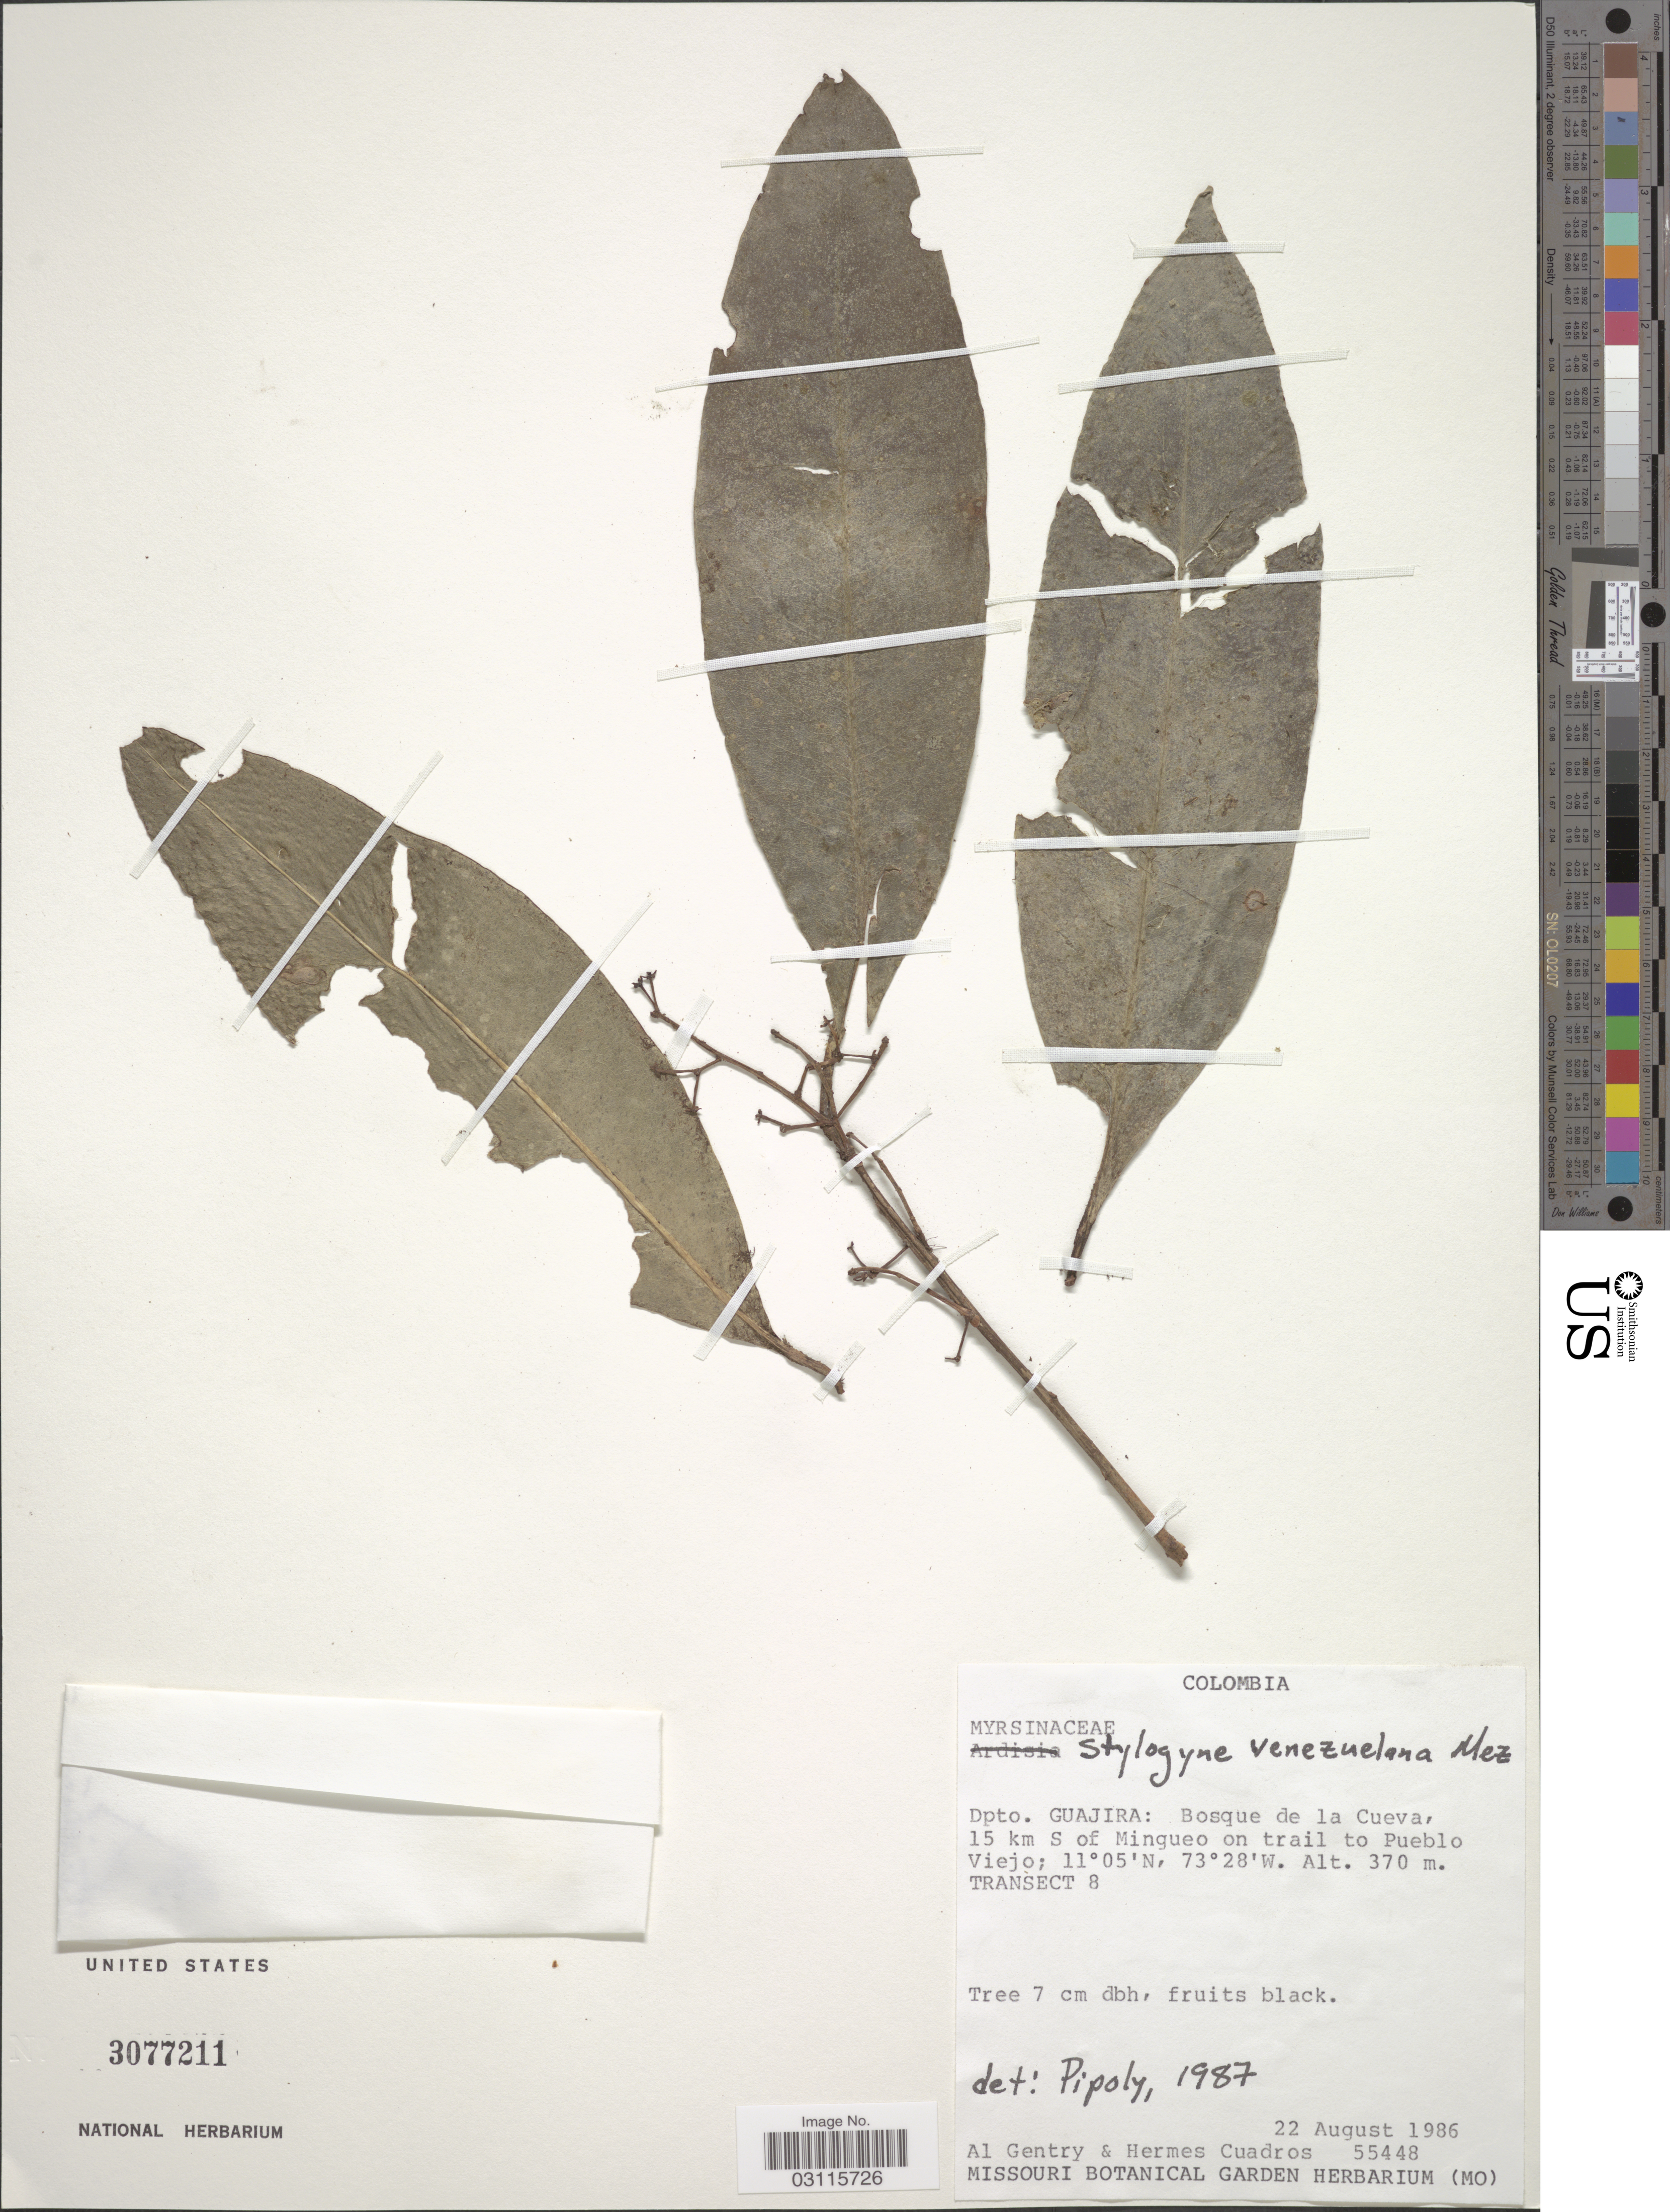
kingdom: Plantae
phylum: Tracheophyta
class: Magnoliopsida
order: Ericales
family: Primulaceae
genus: Stylogyne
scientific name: Stylogyne venezuelana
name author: Mez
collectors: A. H. Gentry & H. Cuadros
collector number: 55448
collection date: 1986-08-22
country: Colombia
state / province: La Guajira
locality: Dpto. Guajira: Bosque de la Cueva, 15 km S of Mingueo on trail to Pueblo Viejo. Transect 8.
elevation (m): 370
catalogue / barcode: US 3077211